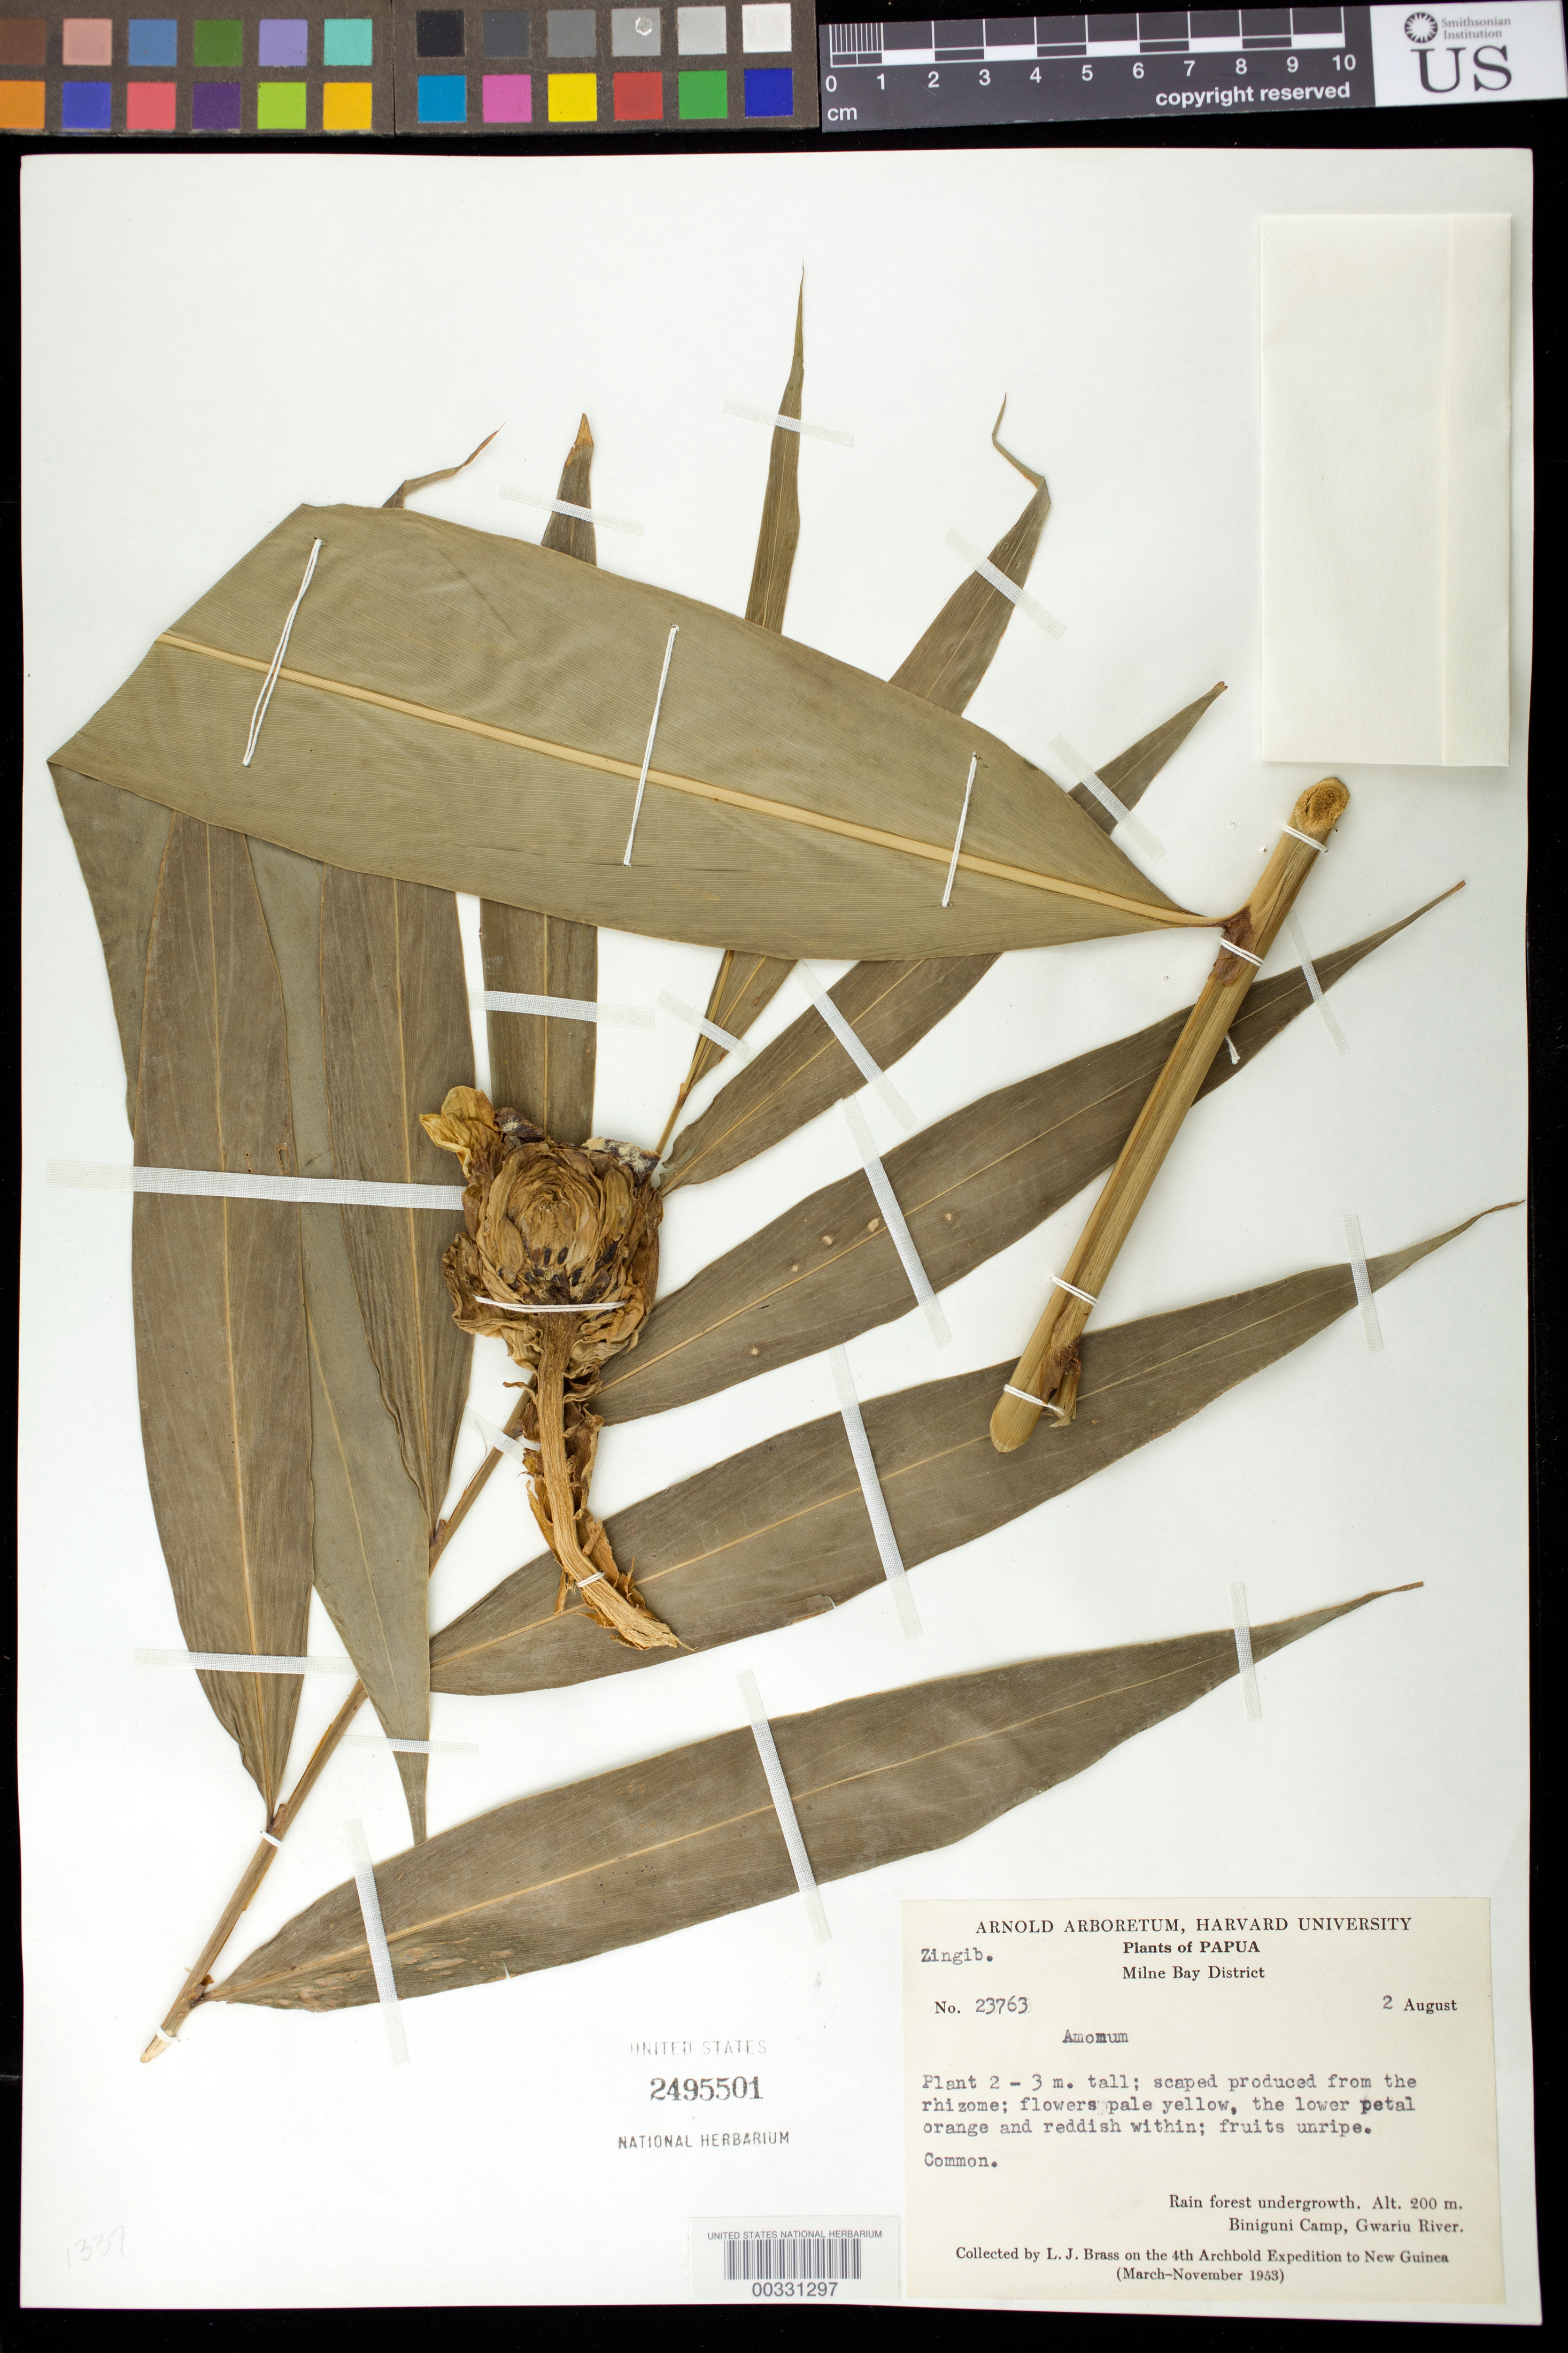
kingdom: Plantae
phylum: Tracheophyta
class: Liliopsida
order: Zingiberales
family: Zingiberaceae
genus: Amomum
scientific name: Amomum sp.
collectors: L. J. Brass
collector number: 23763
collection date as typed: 02 Aug 1953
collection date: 1953-08-02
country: Papua New Guinea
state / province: Milne Bay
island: New Guinea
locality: Milne bay dist, biniguni camp, gwariu river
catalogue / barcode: US 2495501